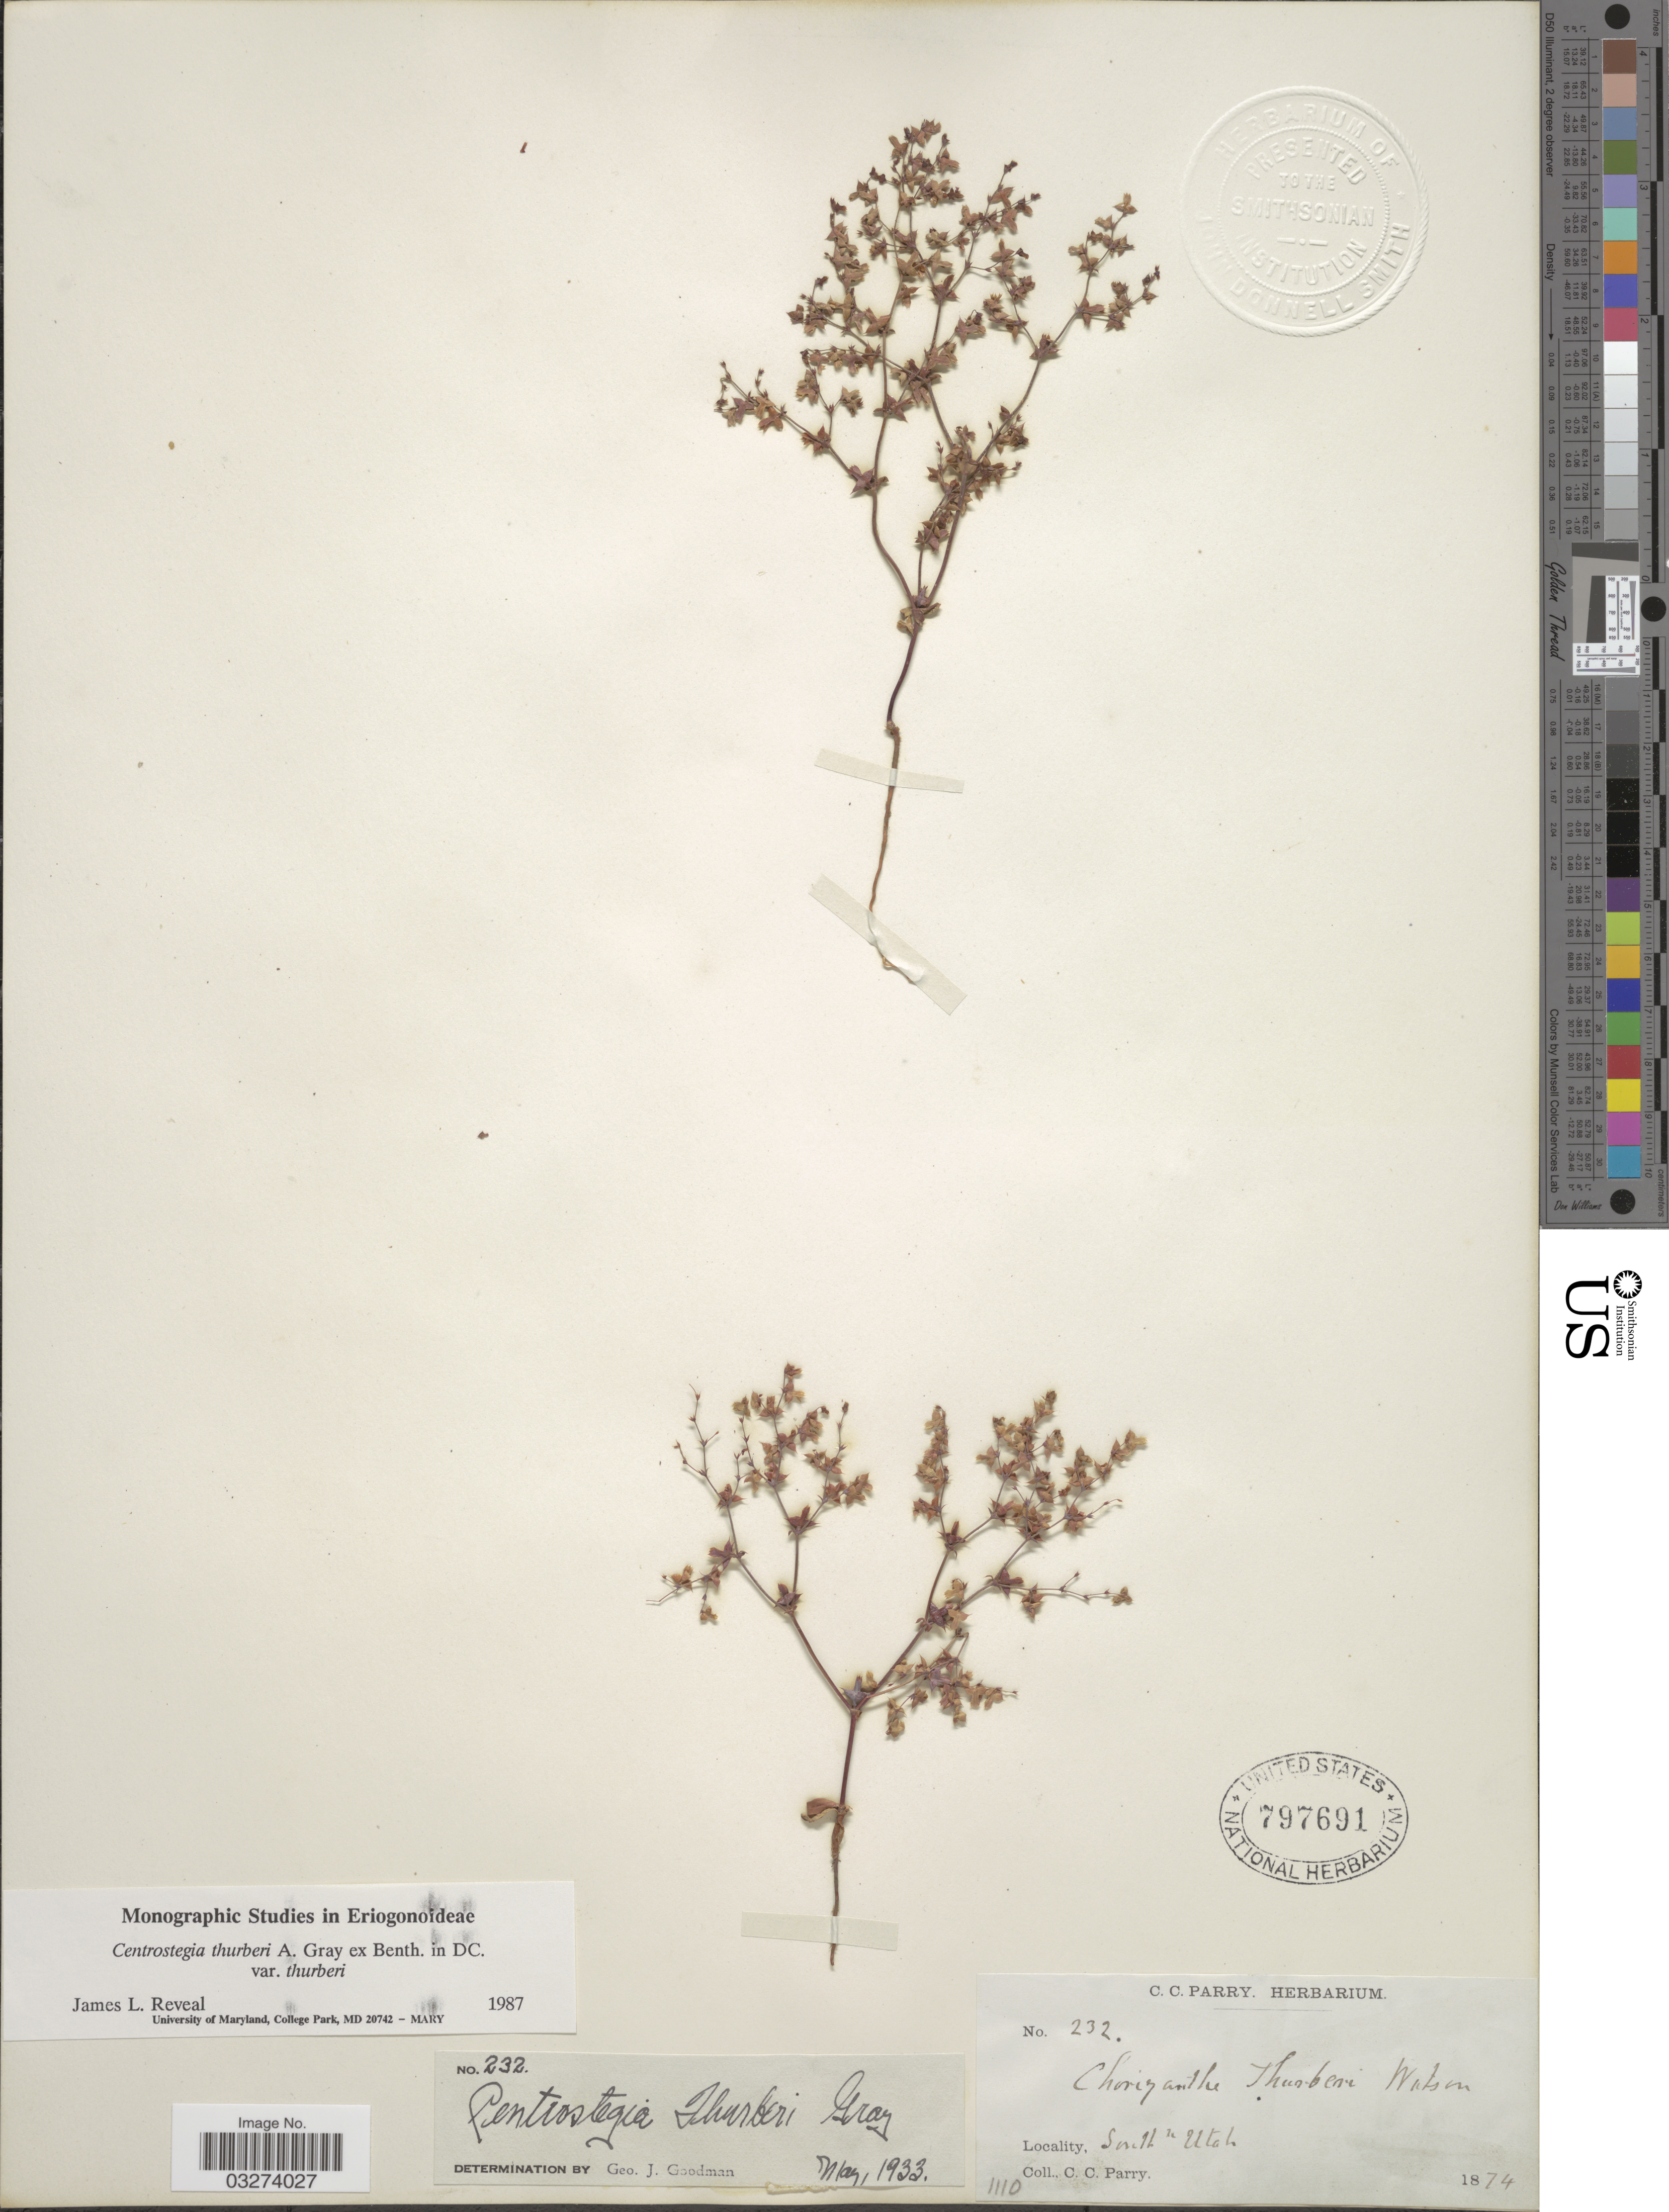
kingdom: Plantae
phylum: Tracheophyta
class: Magnoliopsida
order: Caryophyllales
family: Polygonaceae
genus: Centrostegia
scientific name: Centrostegia thurberi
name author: A. Gray ex Benth.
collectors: C. C. Parry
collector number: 232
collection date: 1874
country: United States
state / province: Utah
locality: Southn Utah.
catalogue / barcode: US 797691